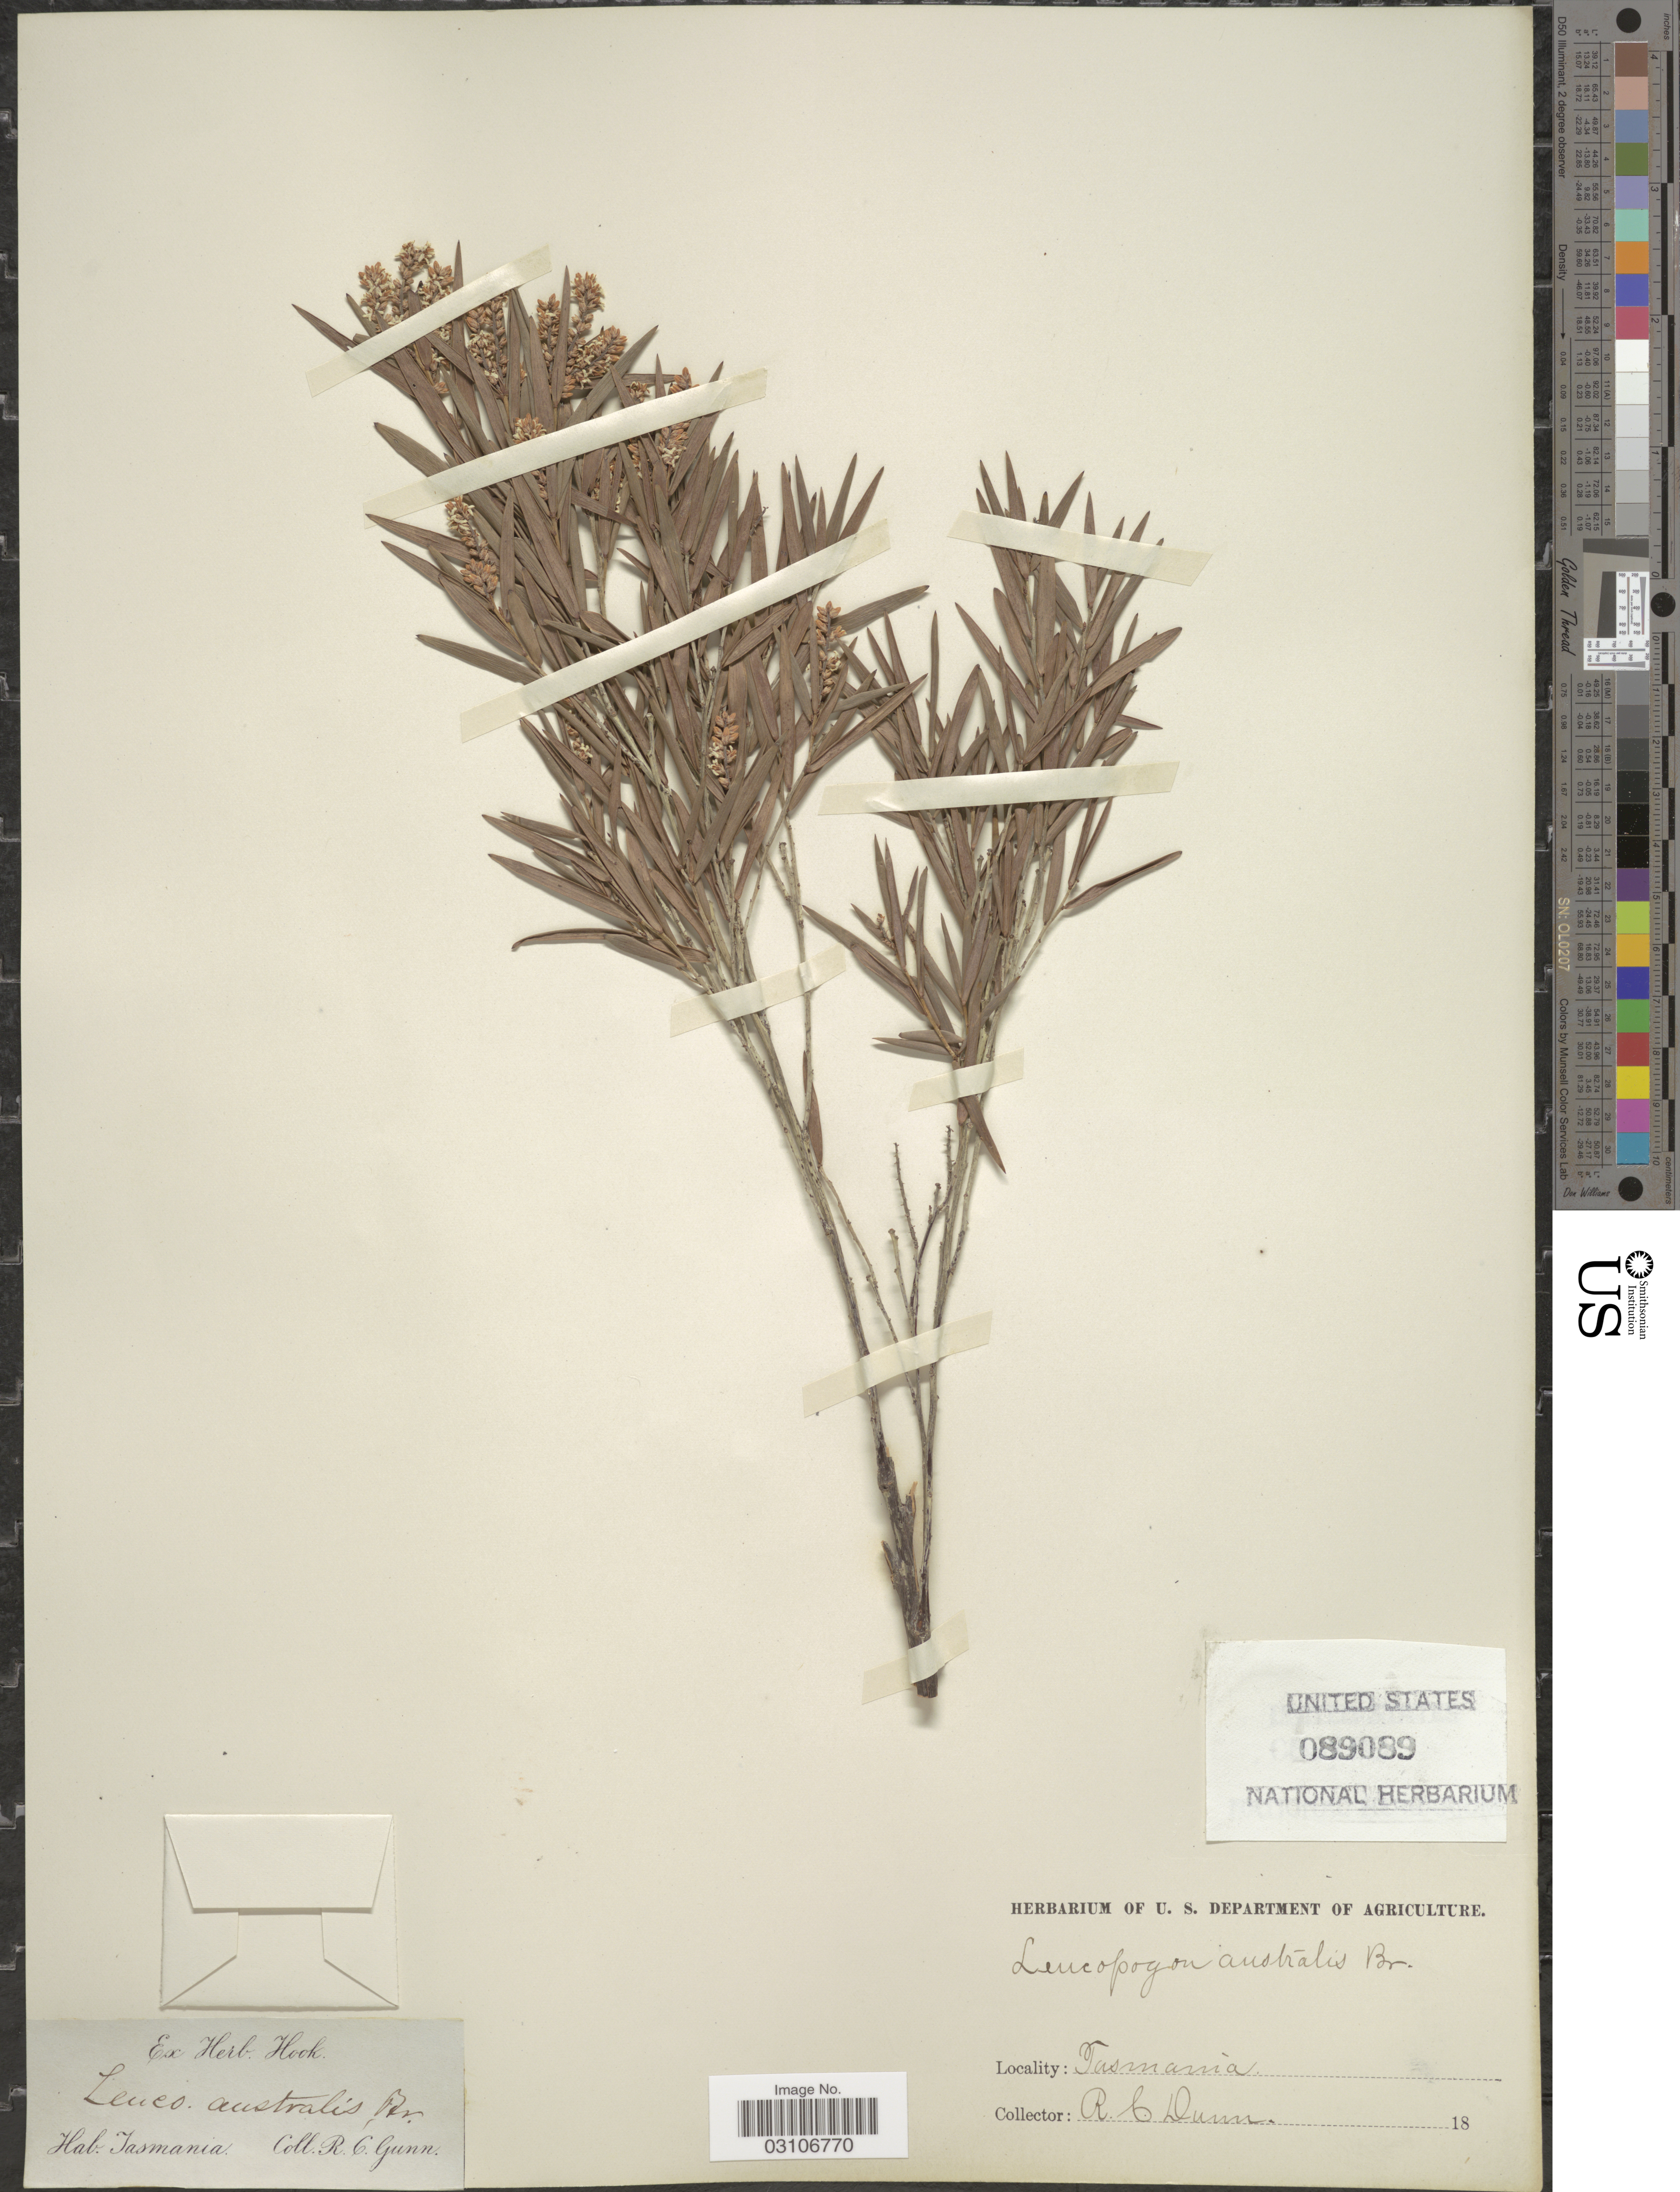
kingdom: Plantae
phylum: Tracheophyta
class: Magnoliopsida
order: Ericales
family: Ericaceae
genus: Leucopogon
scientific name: Leucopogon australis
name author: R. Br.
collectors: R. Gunn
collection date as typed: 18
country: Australia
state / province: Tasmania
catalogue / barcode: US 89089